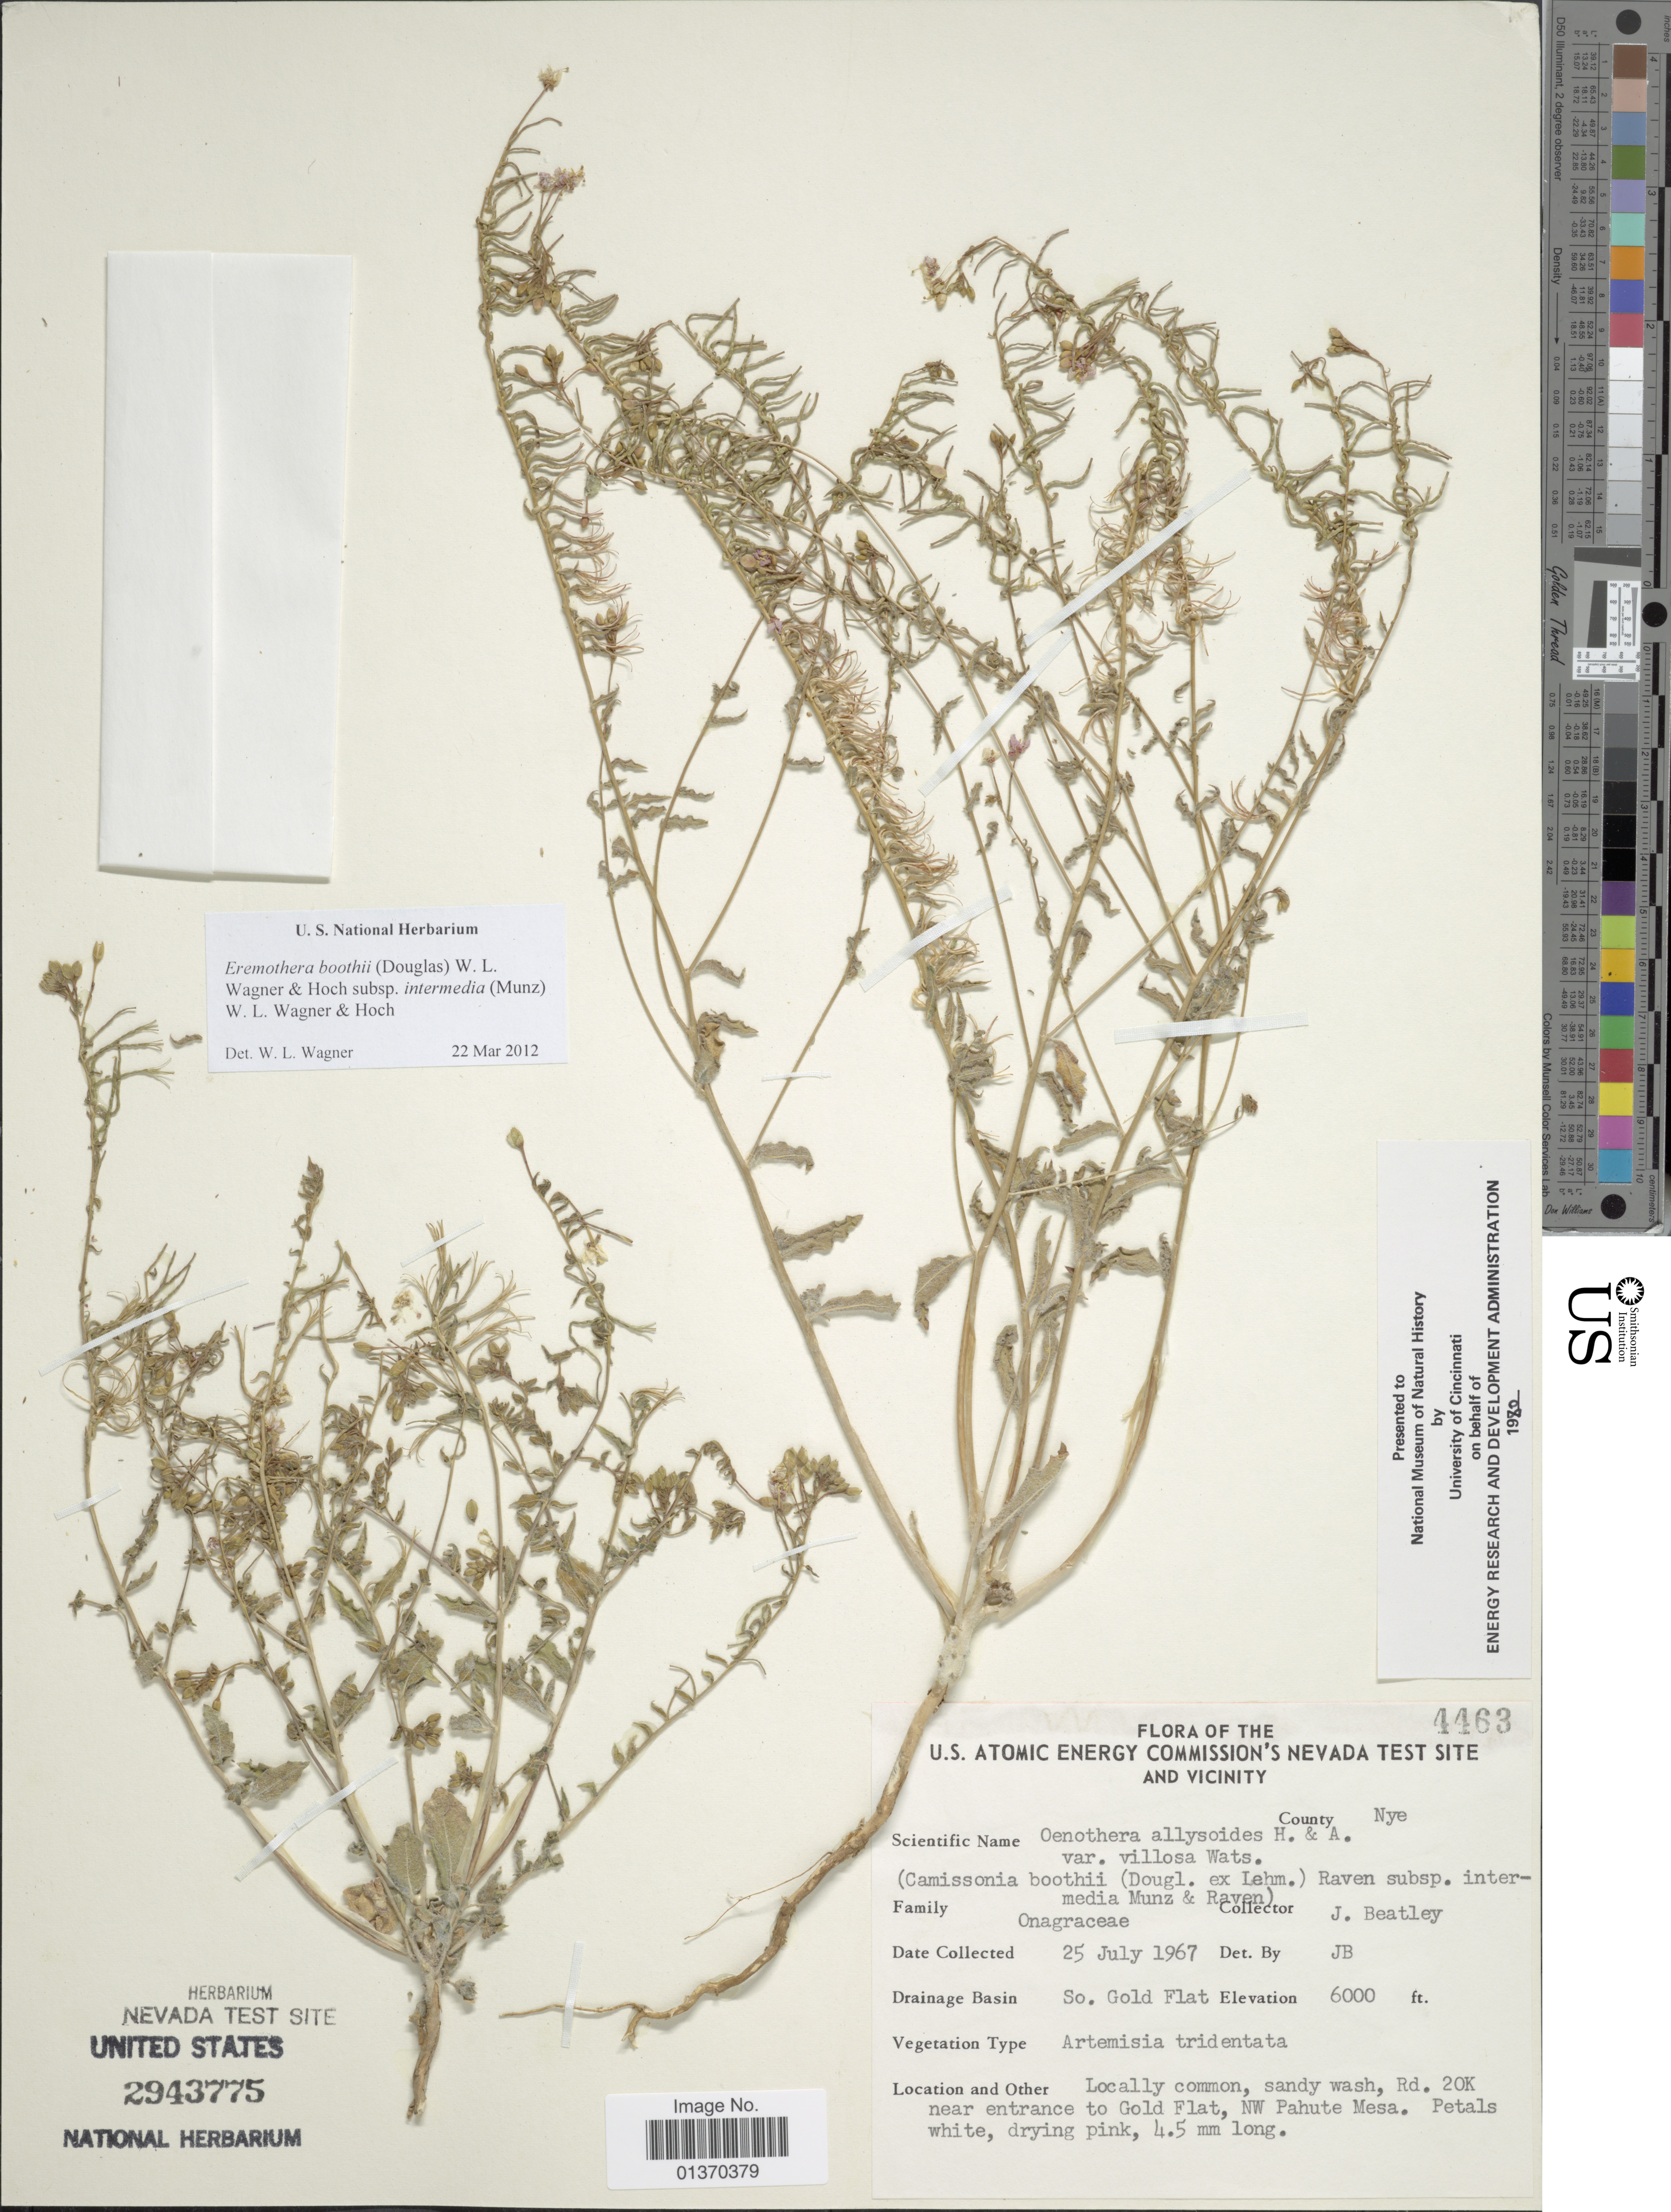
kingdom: Plantae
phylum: Tracheophyta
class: Magnoliopsida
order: Myrtales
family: Onagraceae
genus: Eremothera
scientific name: Eremothera boothii subsp. intermedia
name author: (Munz) W.L. Wagner & Hoch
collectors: J. C. Beatley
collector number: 4463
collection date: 1967-07-25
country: United States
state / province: Nevada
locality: U. S. Atomic Energy Commission's Nevada Test Site and Vicinity, So. Gold Flat, sandy wash, Rd. 20K near entrance to Gold Flat, NW Pahute Mesa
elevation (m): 1829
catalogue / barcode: US 2943775